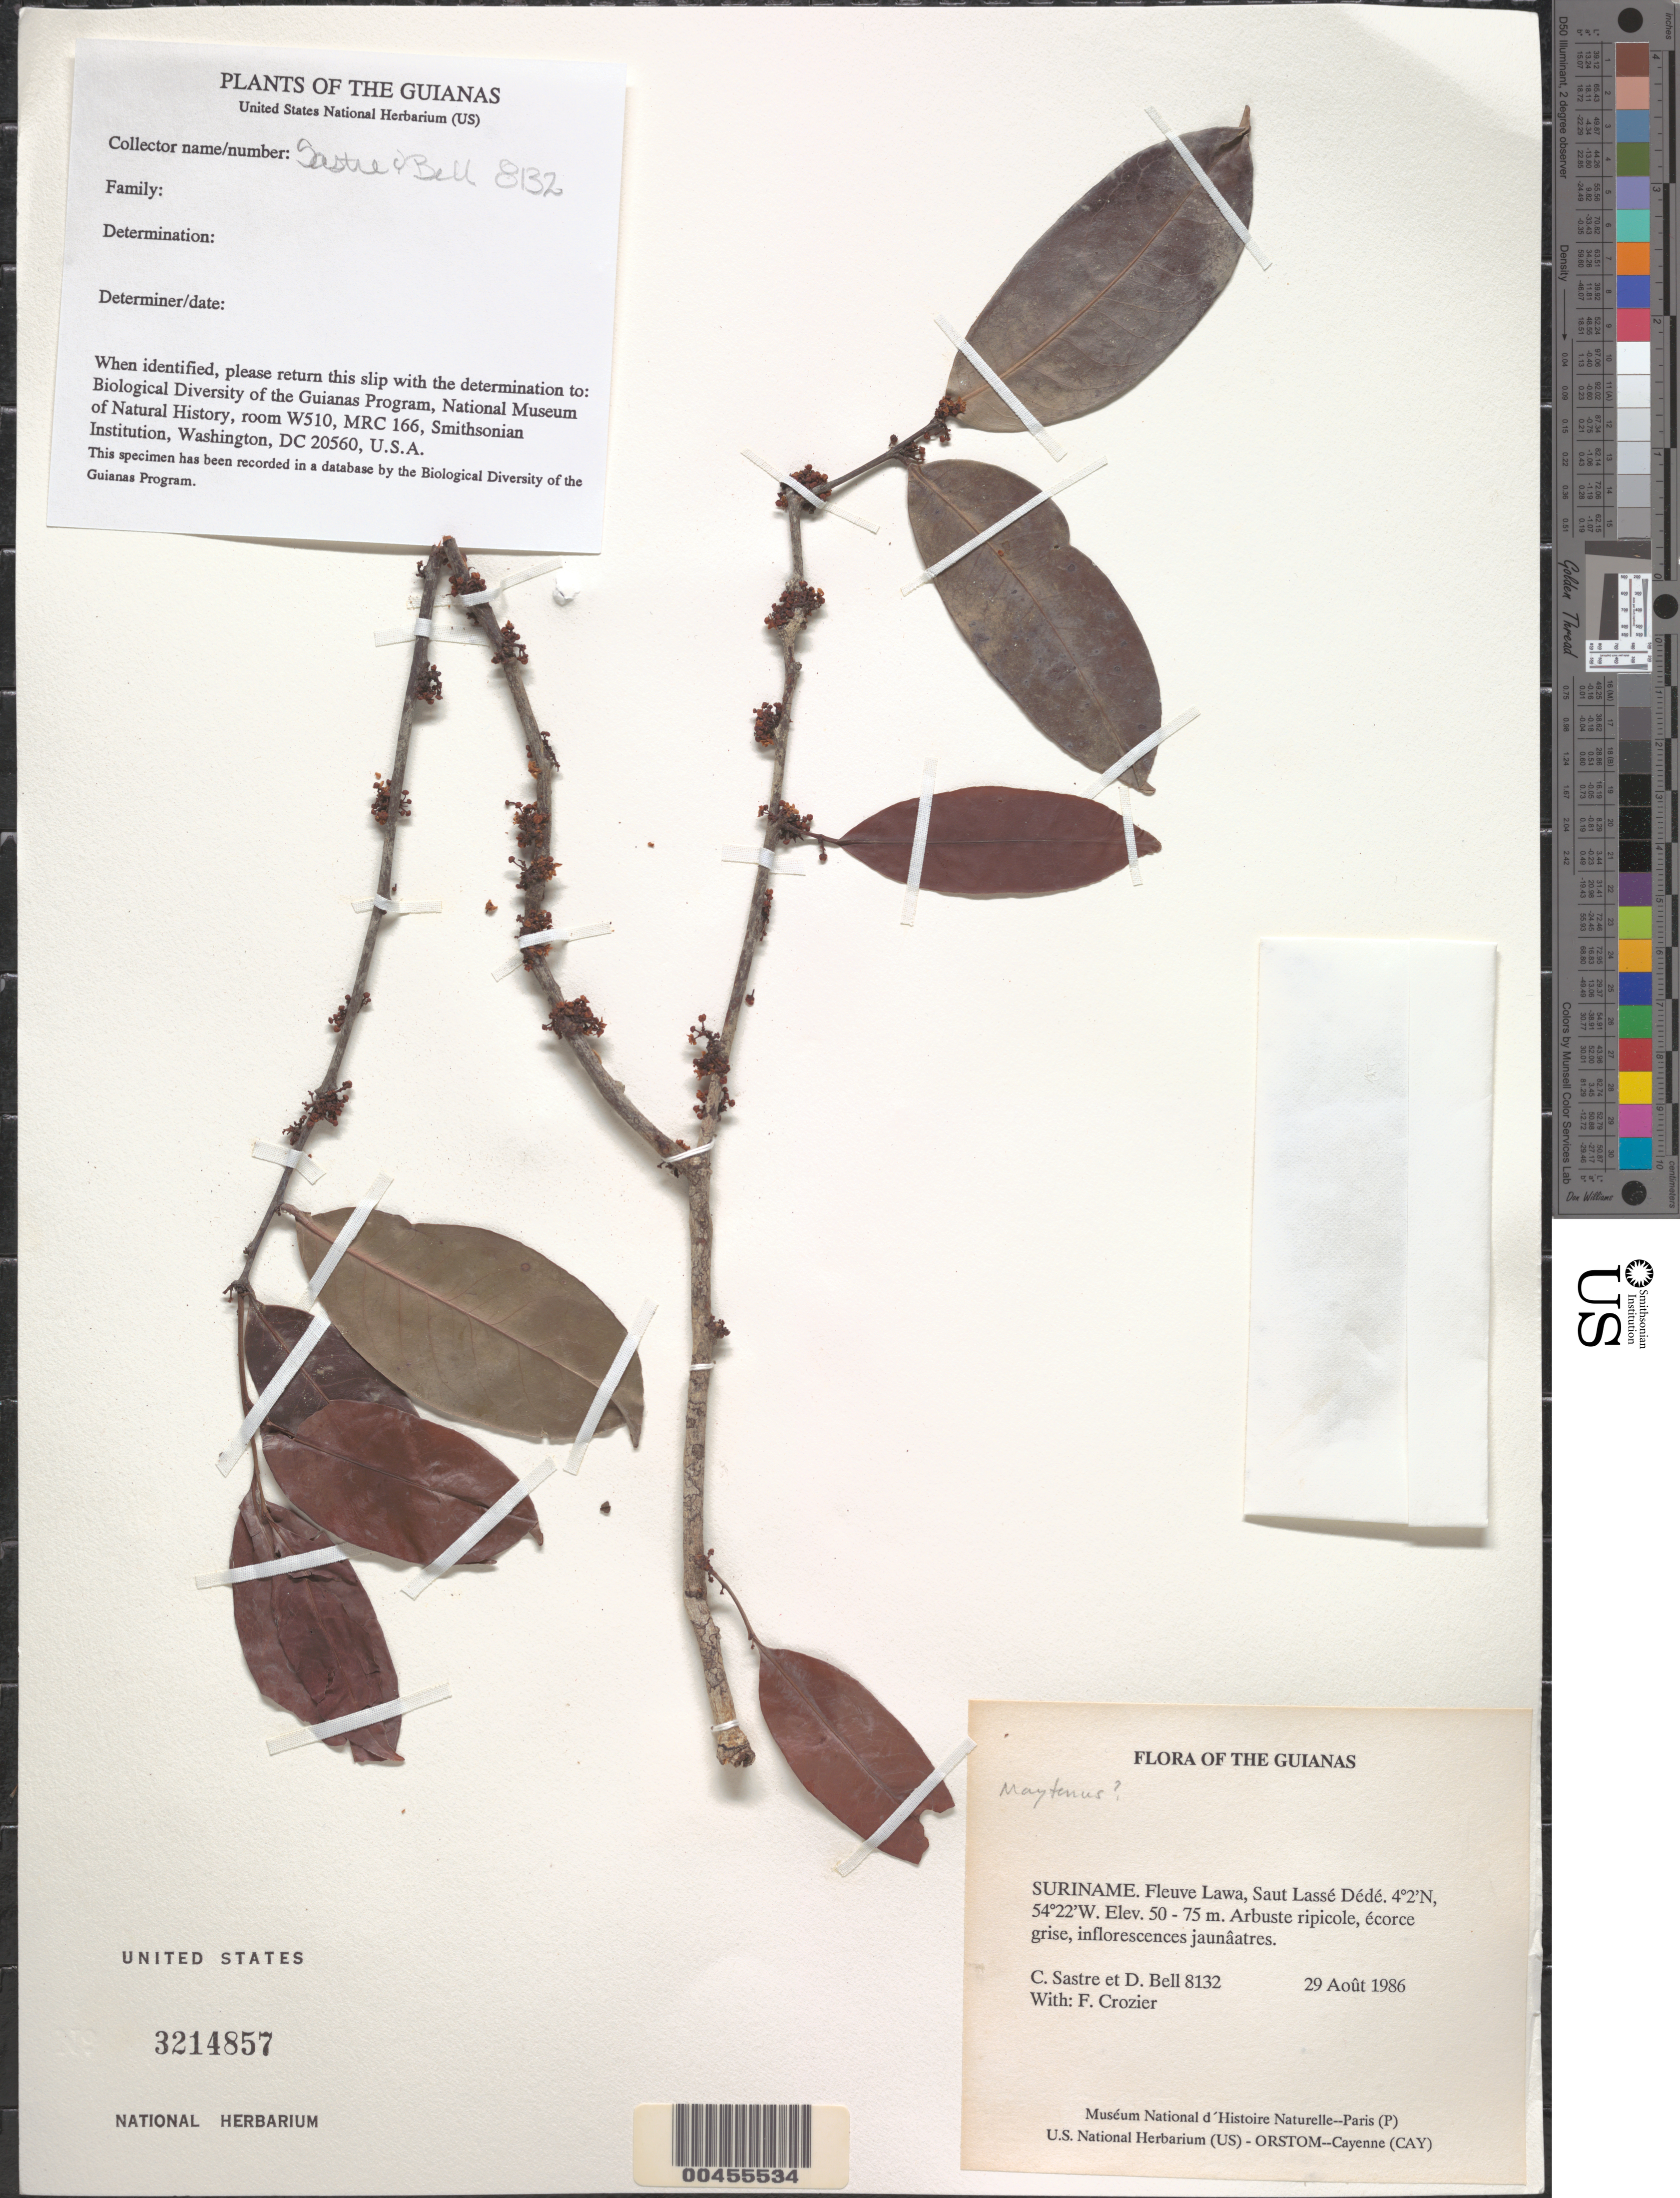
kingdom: Plantae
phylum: Tracheophyta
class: Magnoliopsida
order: Celastrales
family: Celastraceae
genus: Maytenus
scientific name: Maytenus myrsinoides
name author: Reissek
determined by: Lindeman, J. C.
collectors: C. H. L. Sastre, D. A. Bell & F. Crozier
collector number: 8132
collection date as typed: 29 August 1986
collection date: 1986-08-29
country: Suriname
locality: Fleuve Lawa, Saut Lassé Dédé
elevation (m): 50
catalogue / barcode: US 3214857